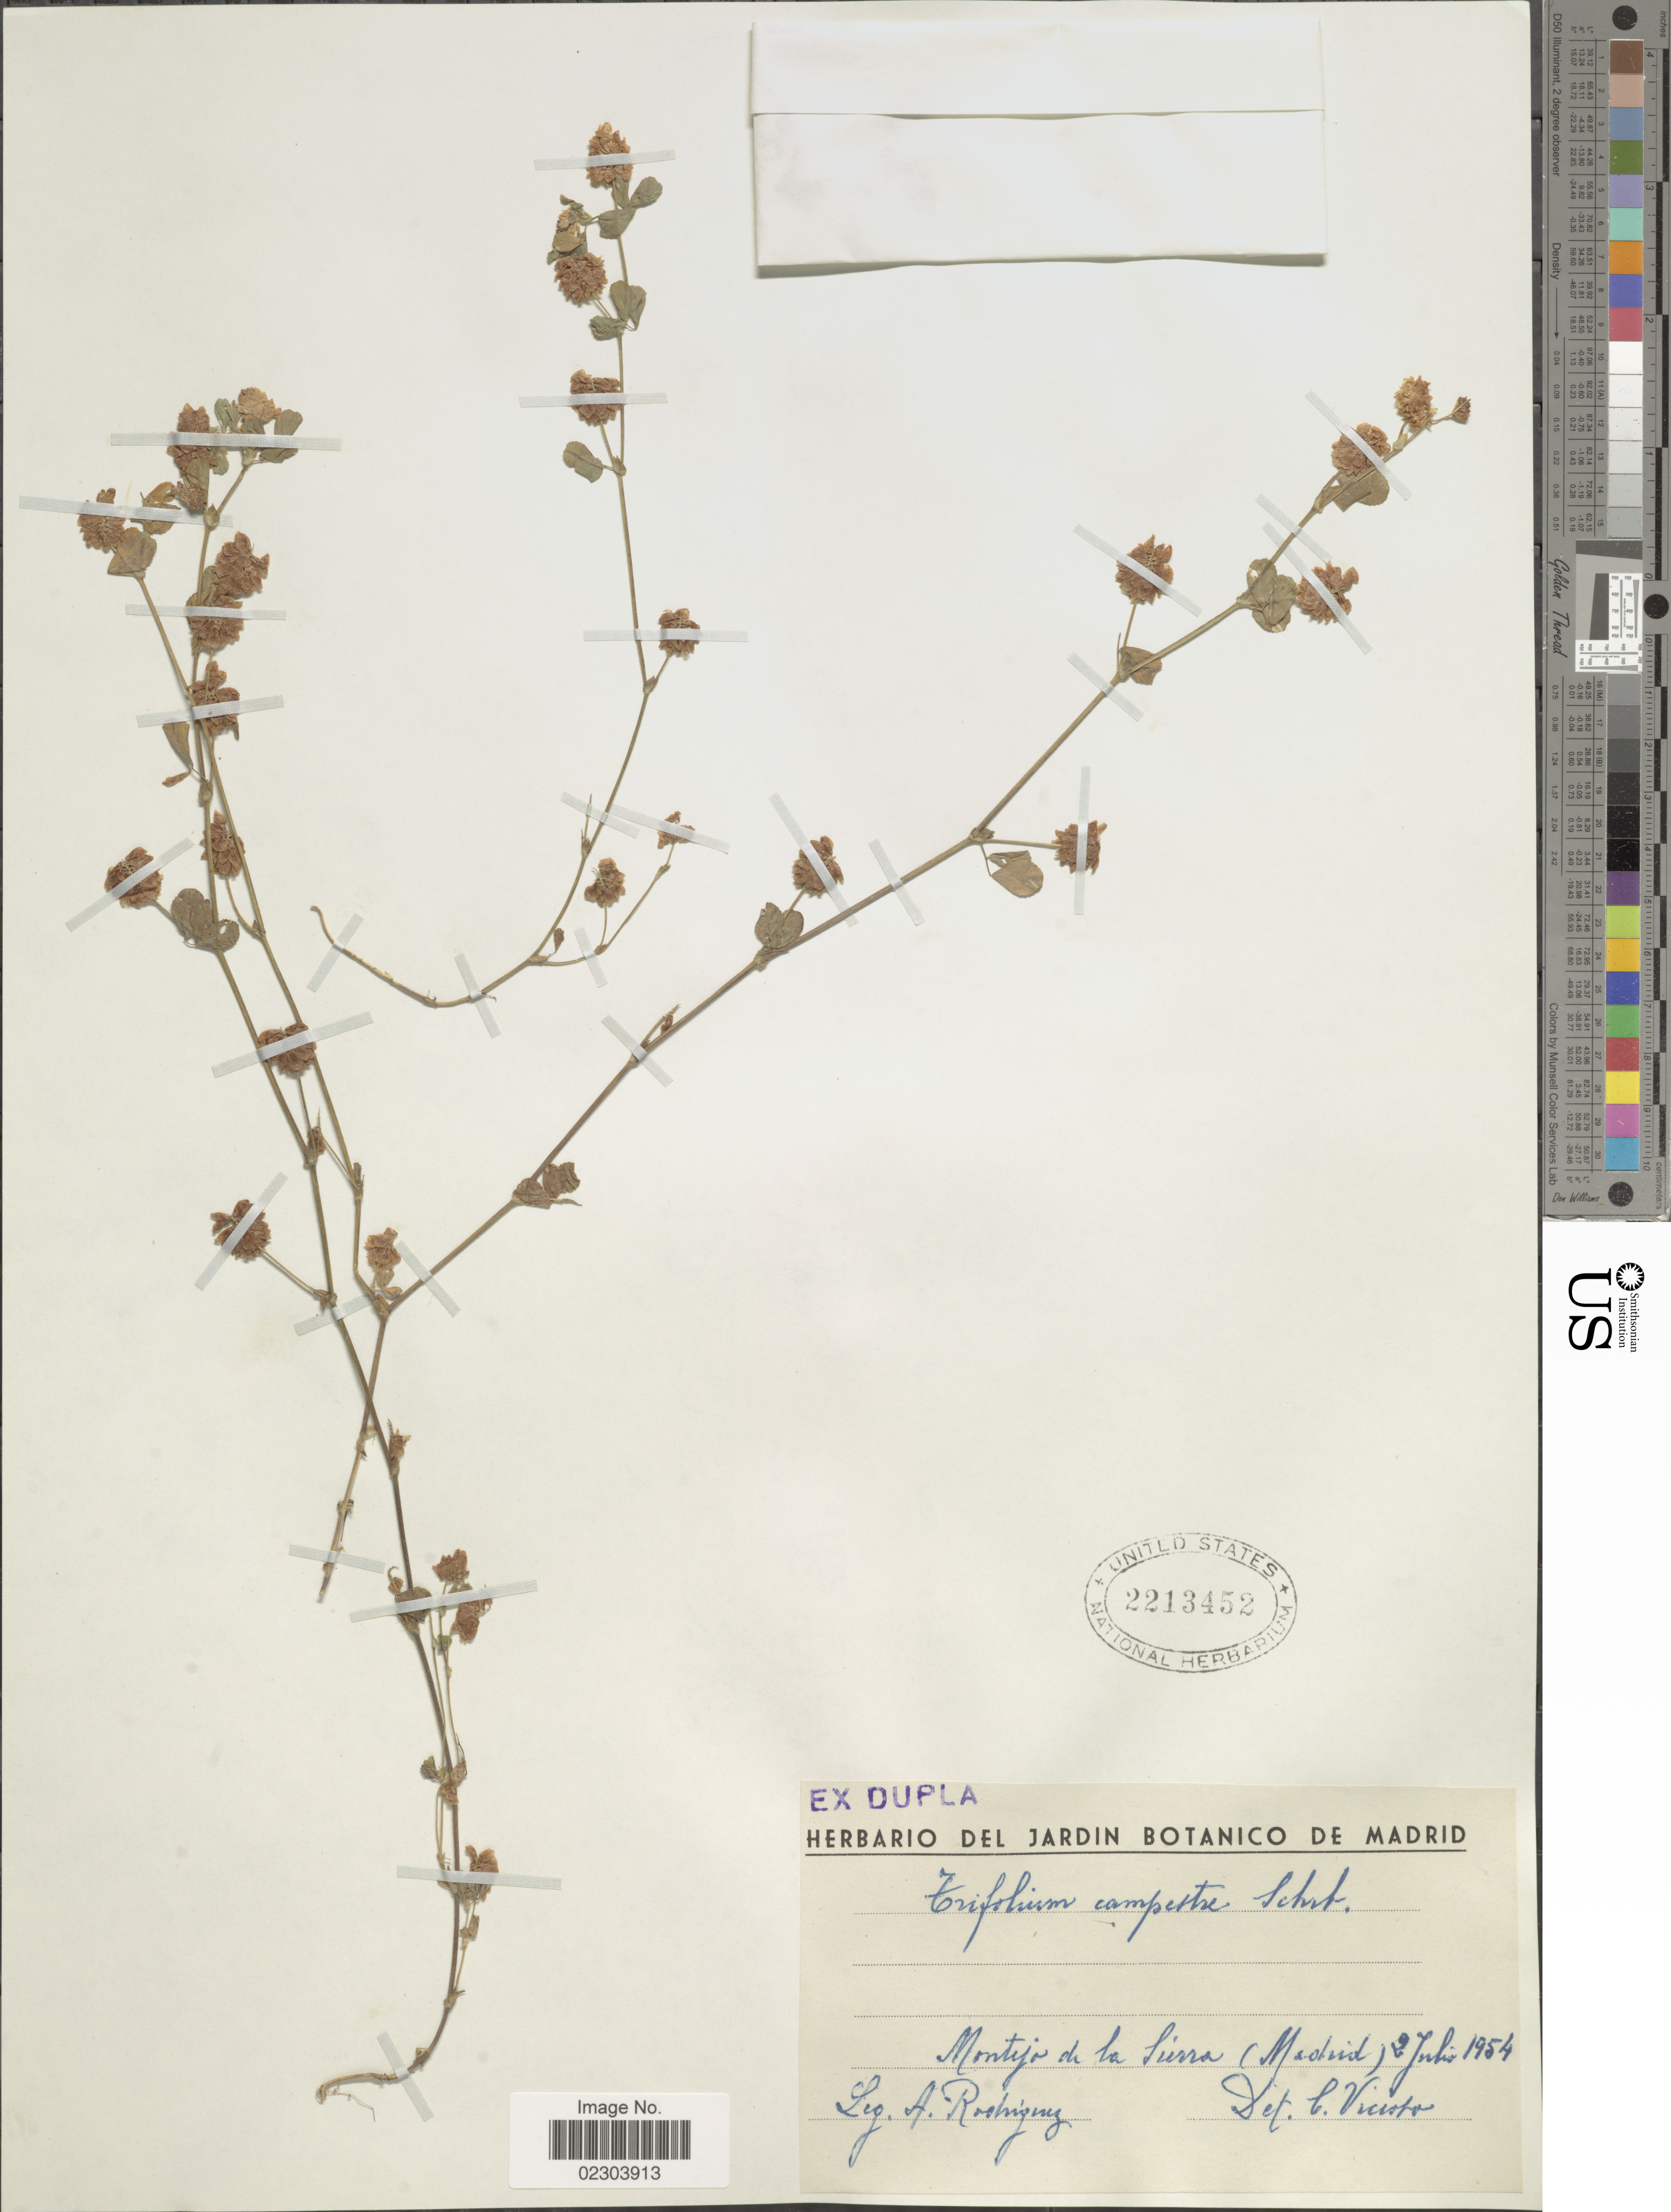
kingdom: Plantae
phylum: Tracheophyta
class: Magnoliopsida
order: Fabales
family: Fabaceae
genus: Trifolium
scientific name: Trifolium campestre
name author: Schreb.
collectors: A. Rodríguez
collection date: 1954-07-02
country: Spain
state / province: Madrid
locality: Montejo de la Sierra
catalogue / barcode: US 2213452